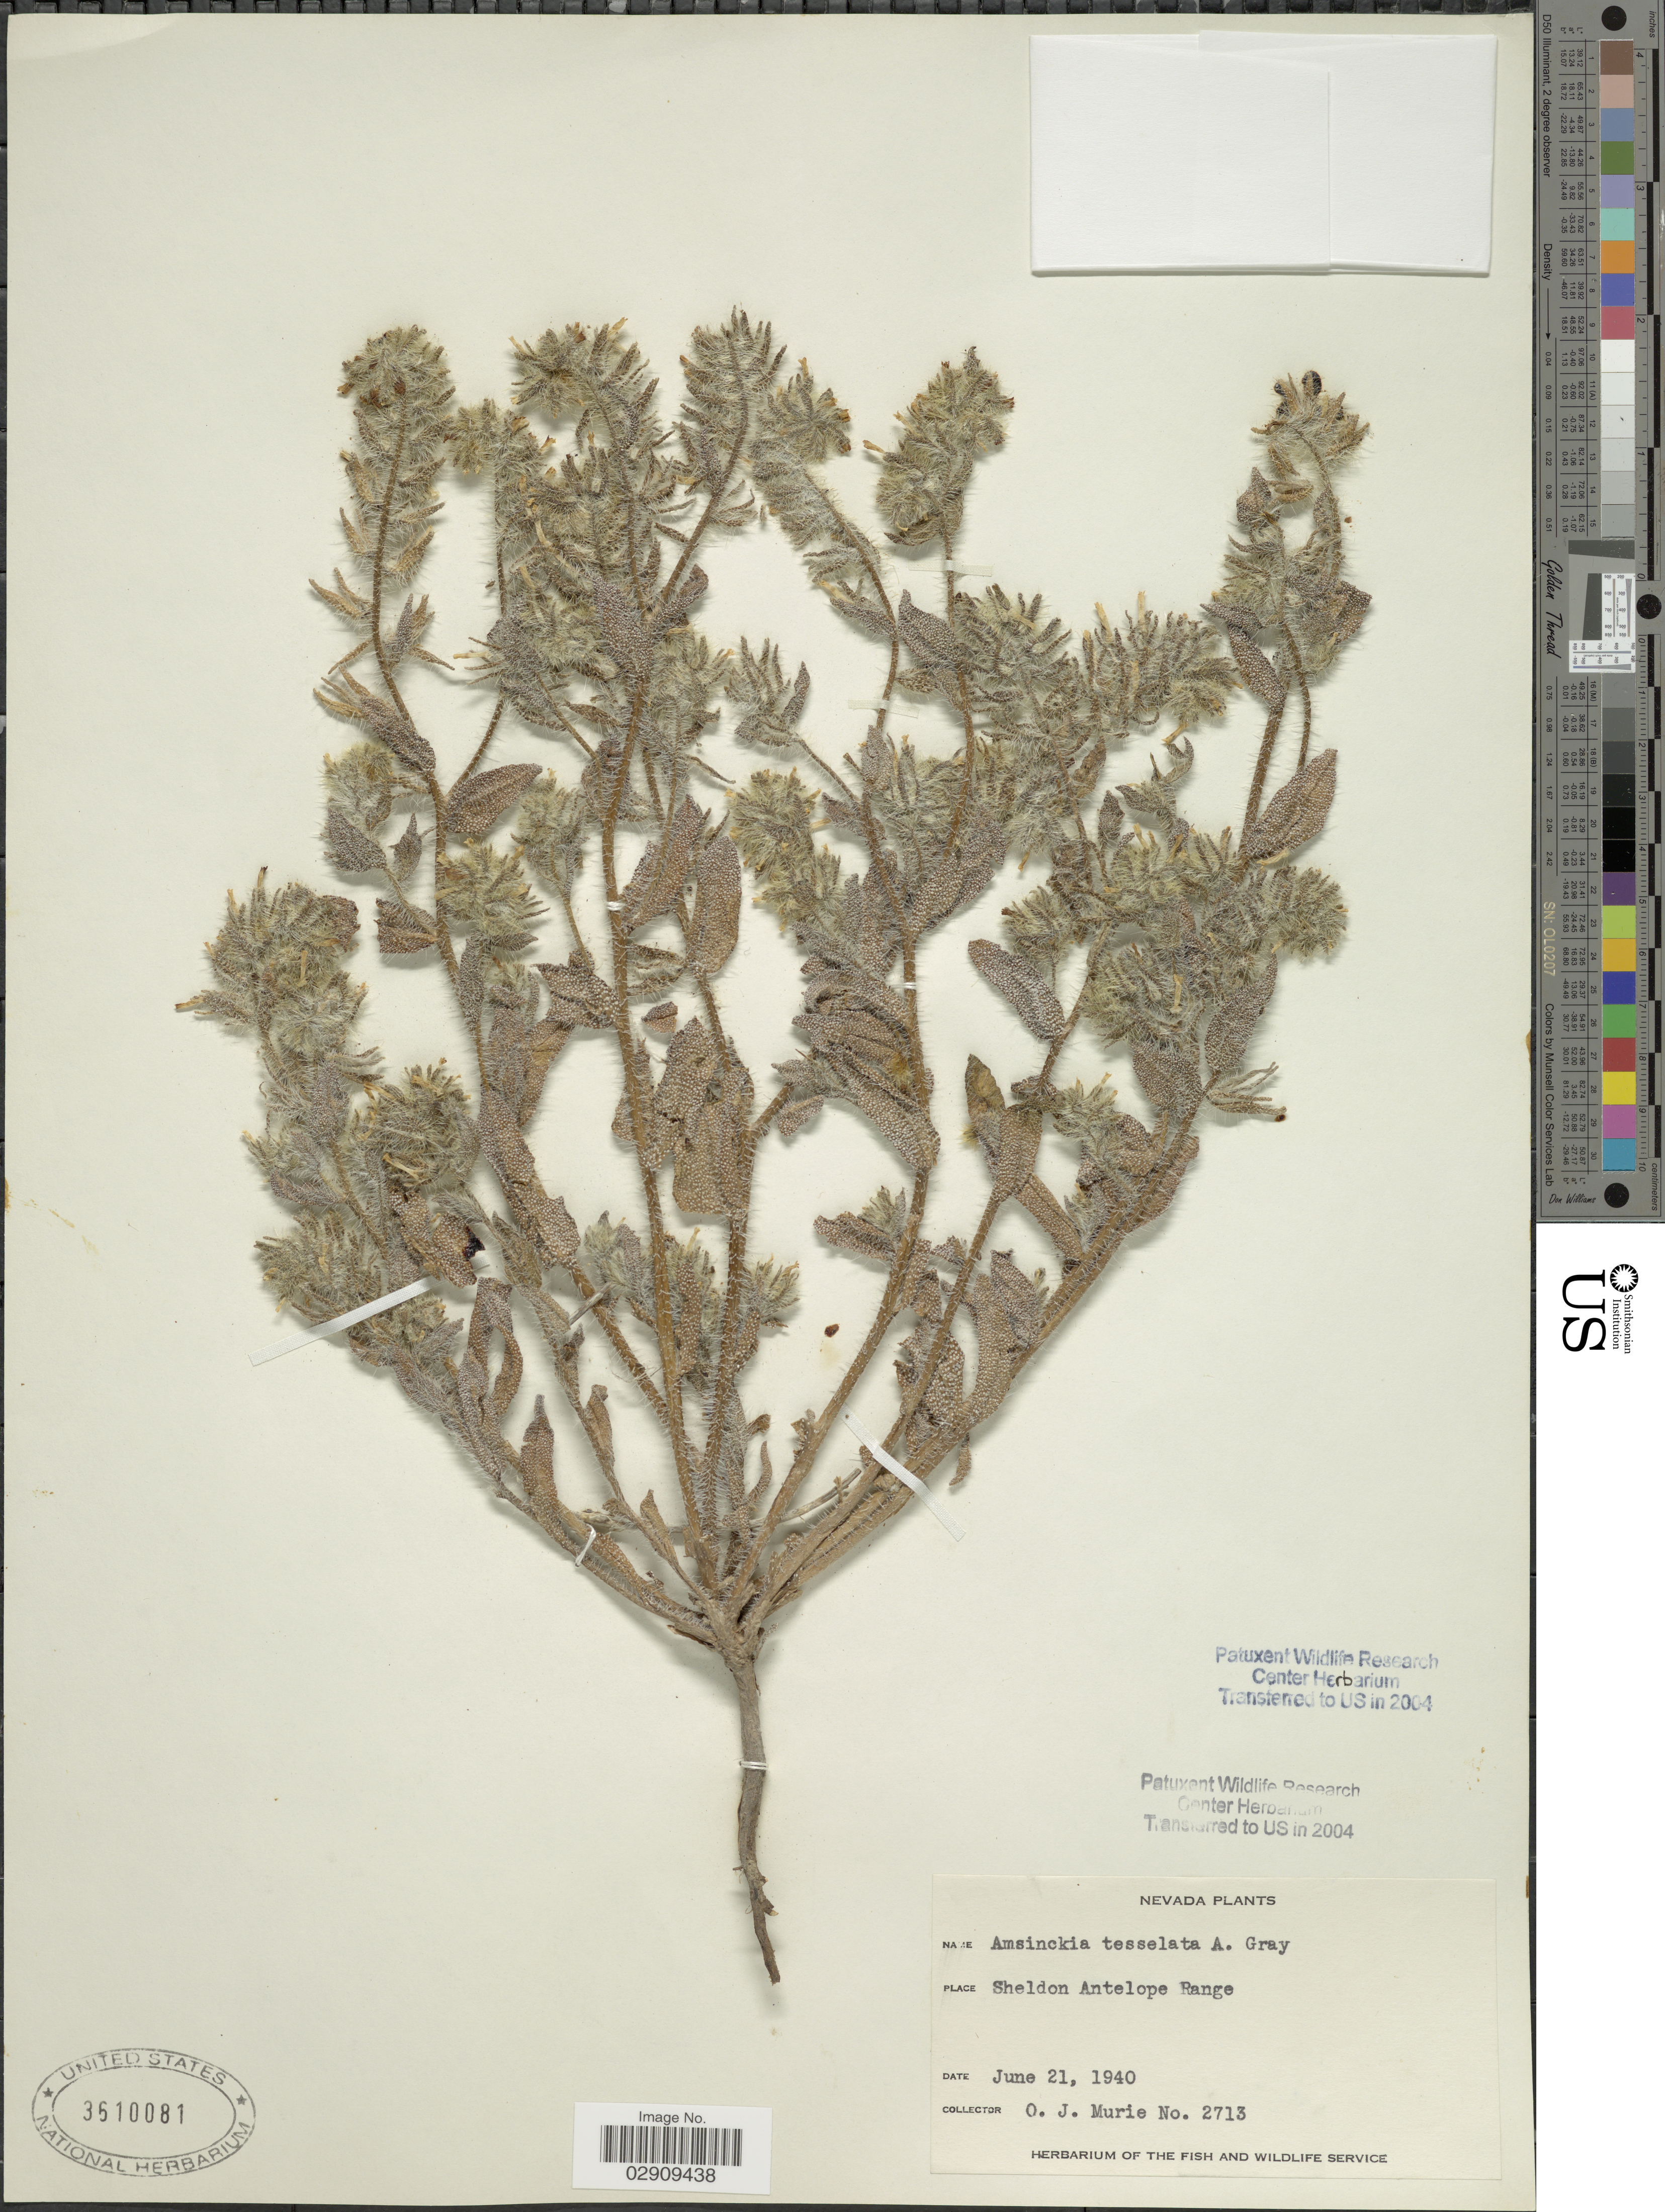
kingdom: Plantae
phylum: Tracheophyta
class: Magnoliopsida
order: Boraginales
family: Boraginaceae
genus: Amsinckia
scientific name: Amsinckia tessellata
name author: A. Gray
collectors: O. Murie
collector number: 2713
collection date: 1940-06-21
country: United States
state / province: Nevada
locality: Sheldon Antelope Range.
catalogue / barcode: US 3610081